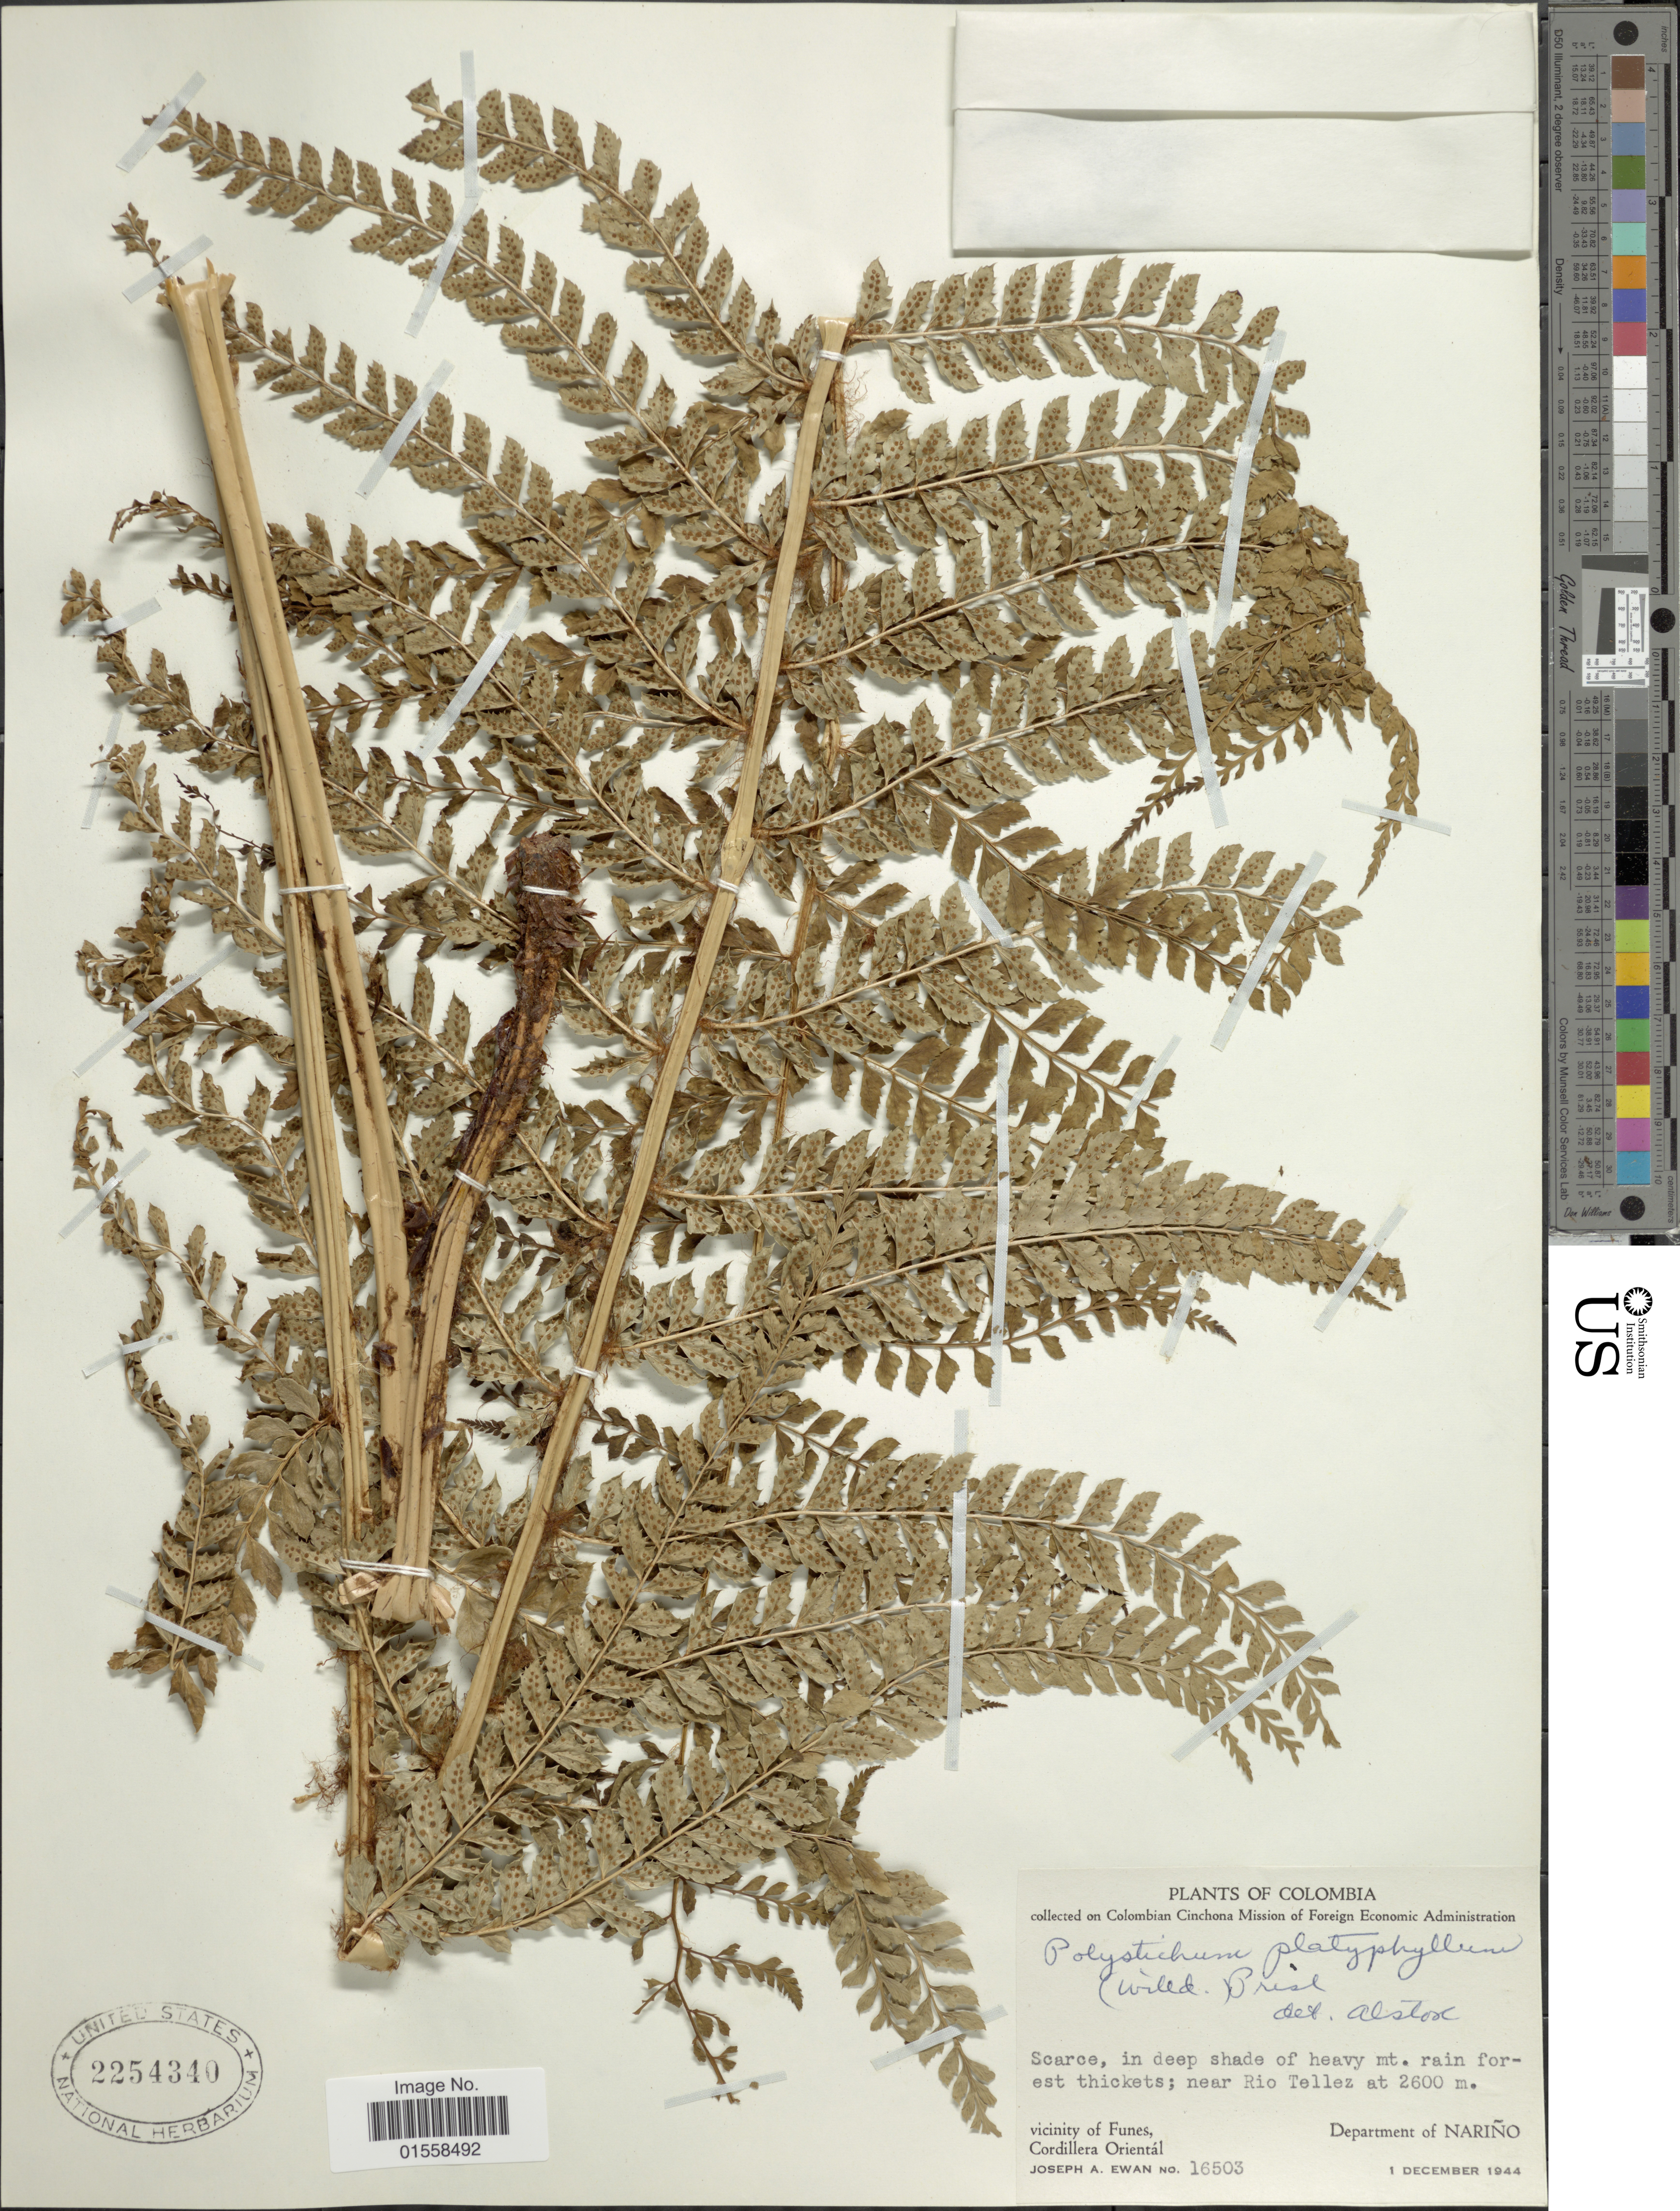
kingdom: Plantae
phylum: Tracheophyta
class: Polypodiopsida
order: Polypodiales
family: Dryopteridaceae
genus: Polystichum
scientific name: Polystichum platyphyllum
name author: (Willd.) C. Presl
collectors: J. A. Ewan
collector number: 16503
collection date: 1944-12-01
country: Colombia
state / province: Nariño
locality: Colombia. Near Rio Tellez, vicinity of Funes, Cordillera Oriental. Department of Narino.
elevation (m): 2600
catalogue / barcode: US 2254340